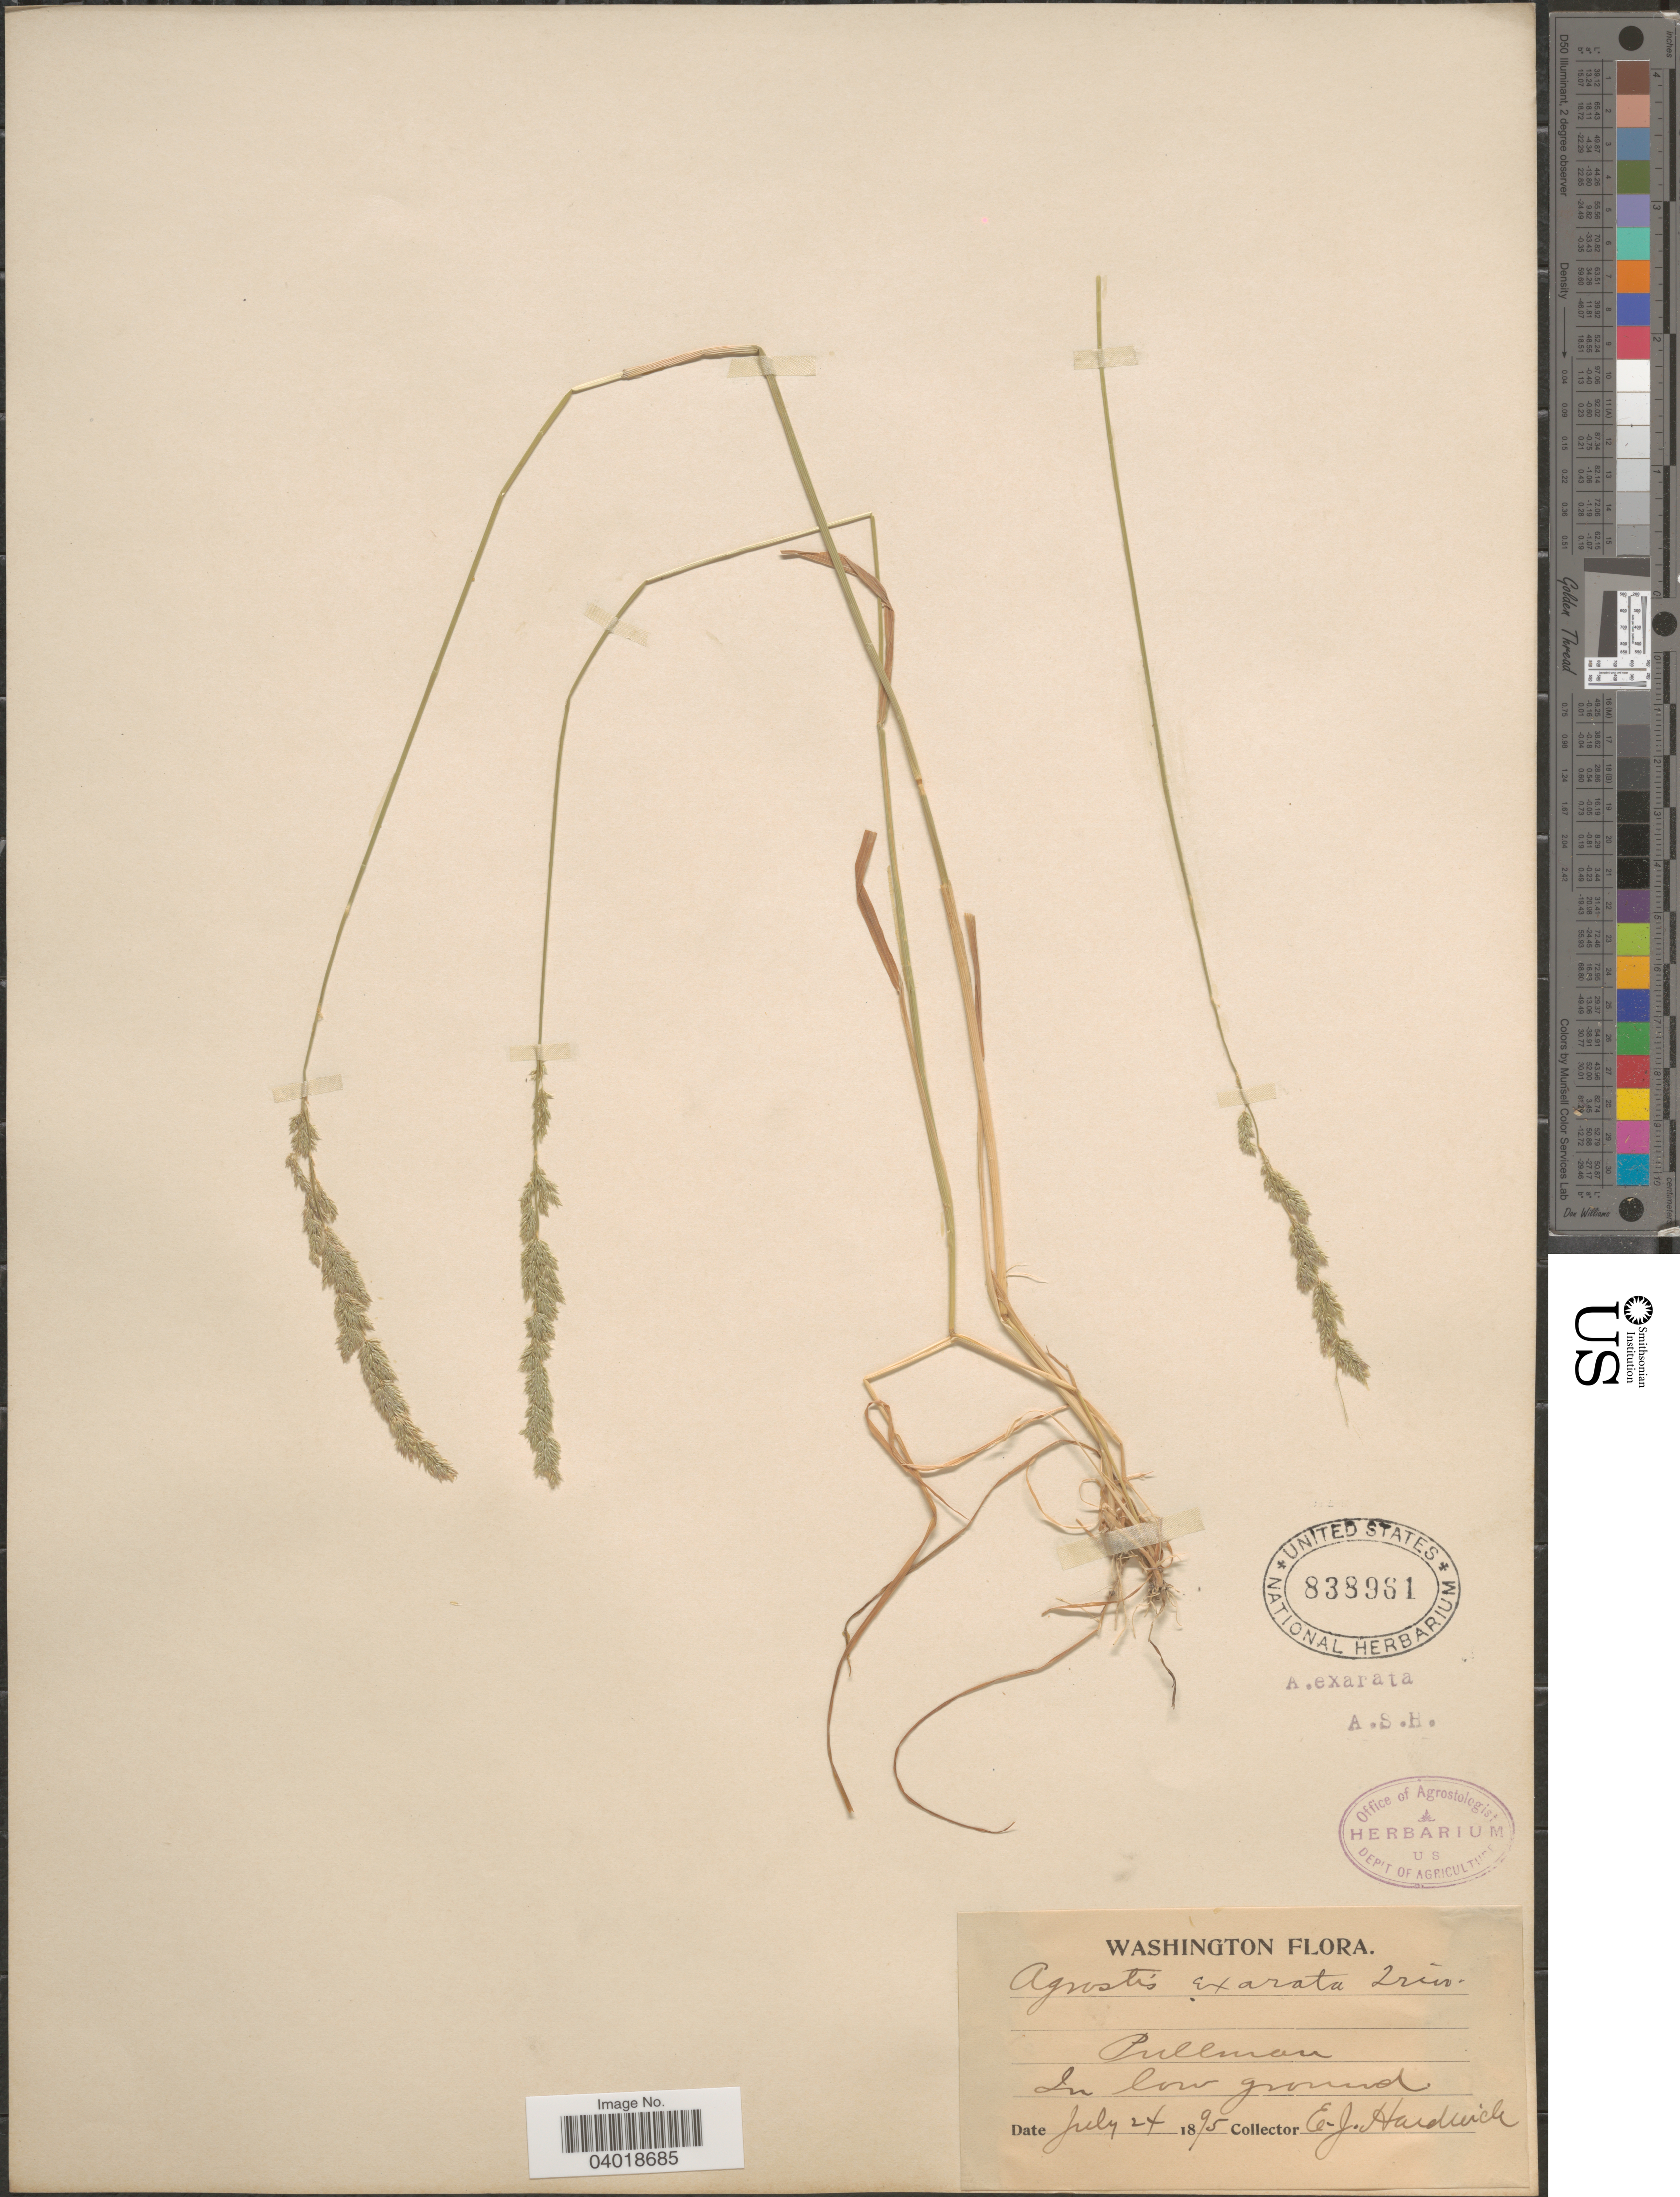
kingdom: Plantae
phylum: Tracheophyta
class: Liliopsida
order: Poales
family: Poaceae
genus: Agrostis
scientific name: Agrostis exarata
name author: Trin.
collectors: E. Hardwick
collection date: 1895-07-24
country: United States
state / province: Washington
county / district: Whitman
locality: Pullman. In low ground.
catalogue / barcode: US 838961